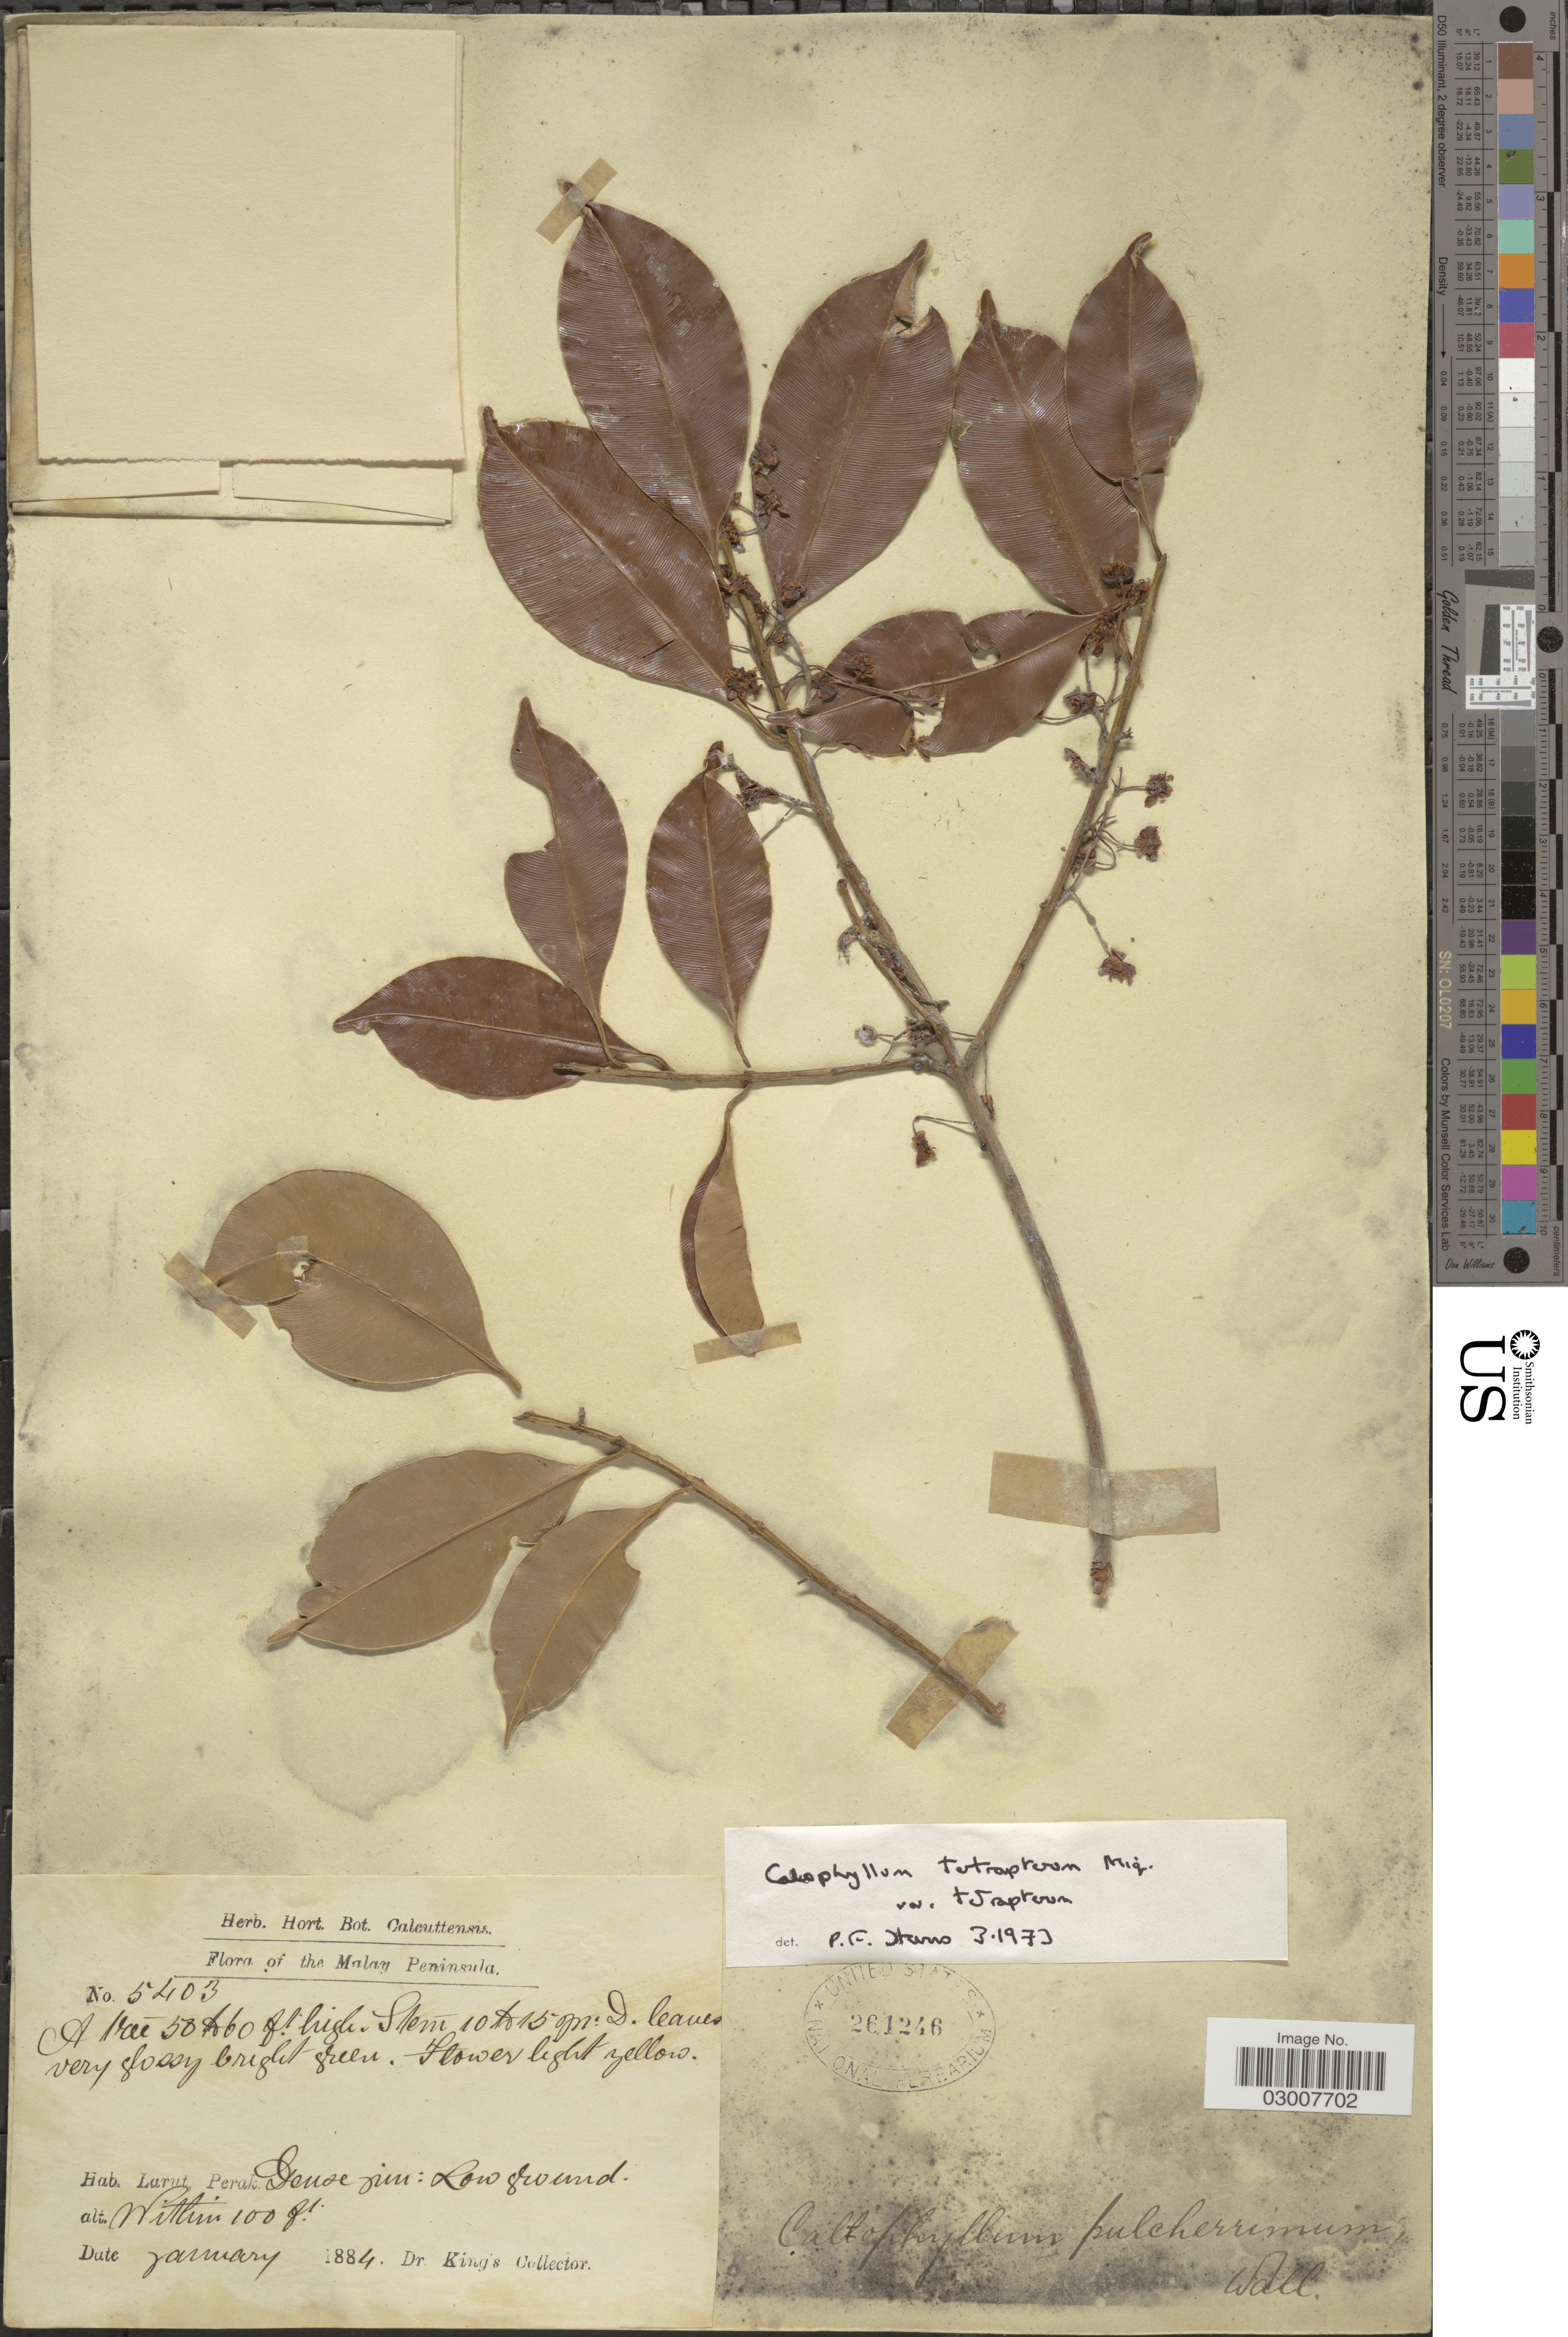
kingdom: Plantae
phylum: Tracheophyta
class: Magnoliopsida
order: Malpighiales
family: Calophyllaceae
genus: Calophyllum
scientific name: Calophyllum tetrapterum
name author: Miq.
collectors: Dr. King's collector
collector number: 5403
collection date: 1884-01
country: Malaysia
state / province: Perak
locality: Larut. Malay Peninsula.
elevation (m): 30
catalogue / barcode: US 261246